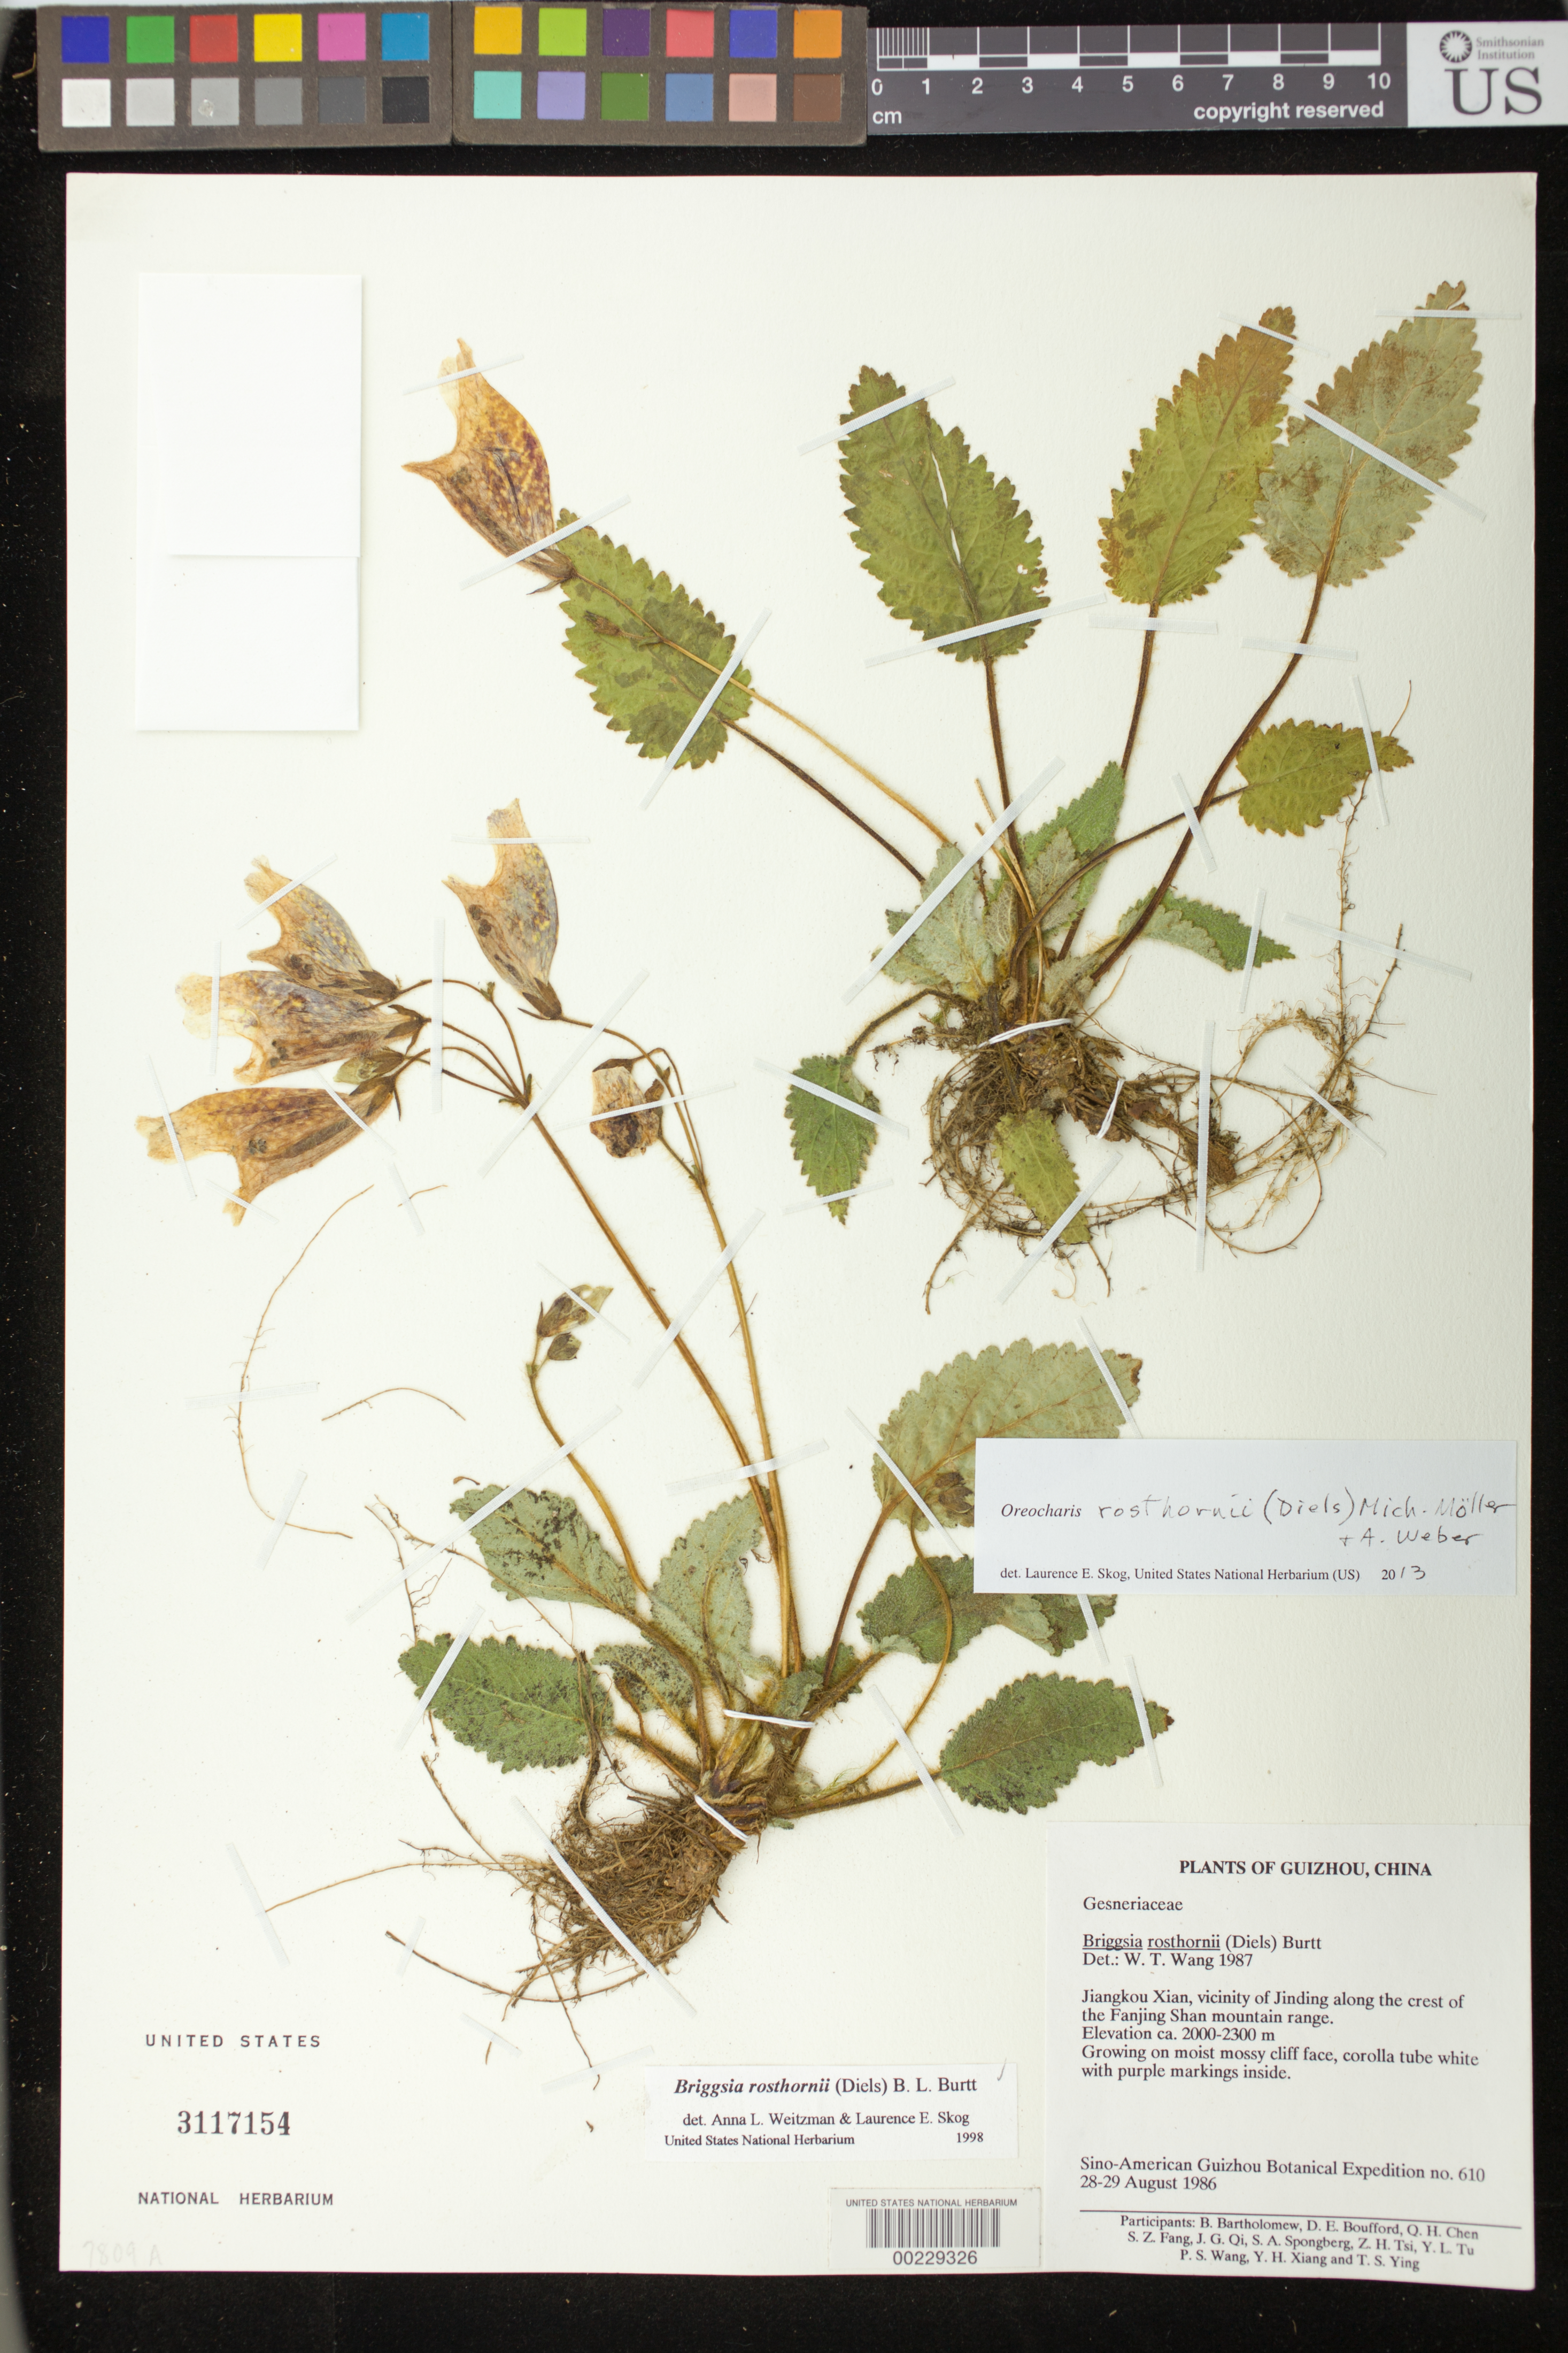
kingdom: Plantae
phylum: Tracheophyta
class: Magnoliopsida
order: Lamiales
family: Gesneriaceae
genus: Oreocharis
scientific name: Oreocharis rosthornii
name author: (Diels) Mich. Möller & A. Weber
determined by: Skog, Laurence E.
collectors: Sino-Amer. Guizhou Bot. Exped.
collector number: S-AGBE 610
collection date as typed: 28-29 Aug 1986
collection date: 1986-08-28/1986-08-29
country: China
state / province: Guizhou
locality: Jiangkou xian, vicinity of jinding along the crest of the fanjing shan mountain range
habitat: Growing on moist mossy cliff face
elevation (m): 2000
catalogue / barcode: US 3117154